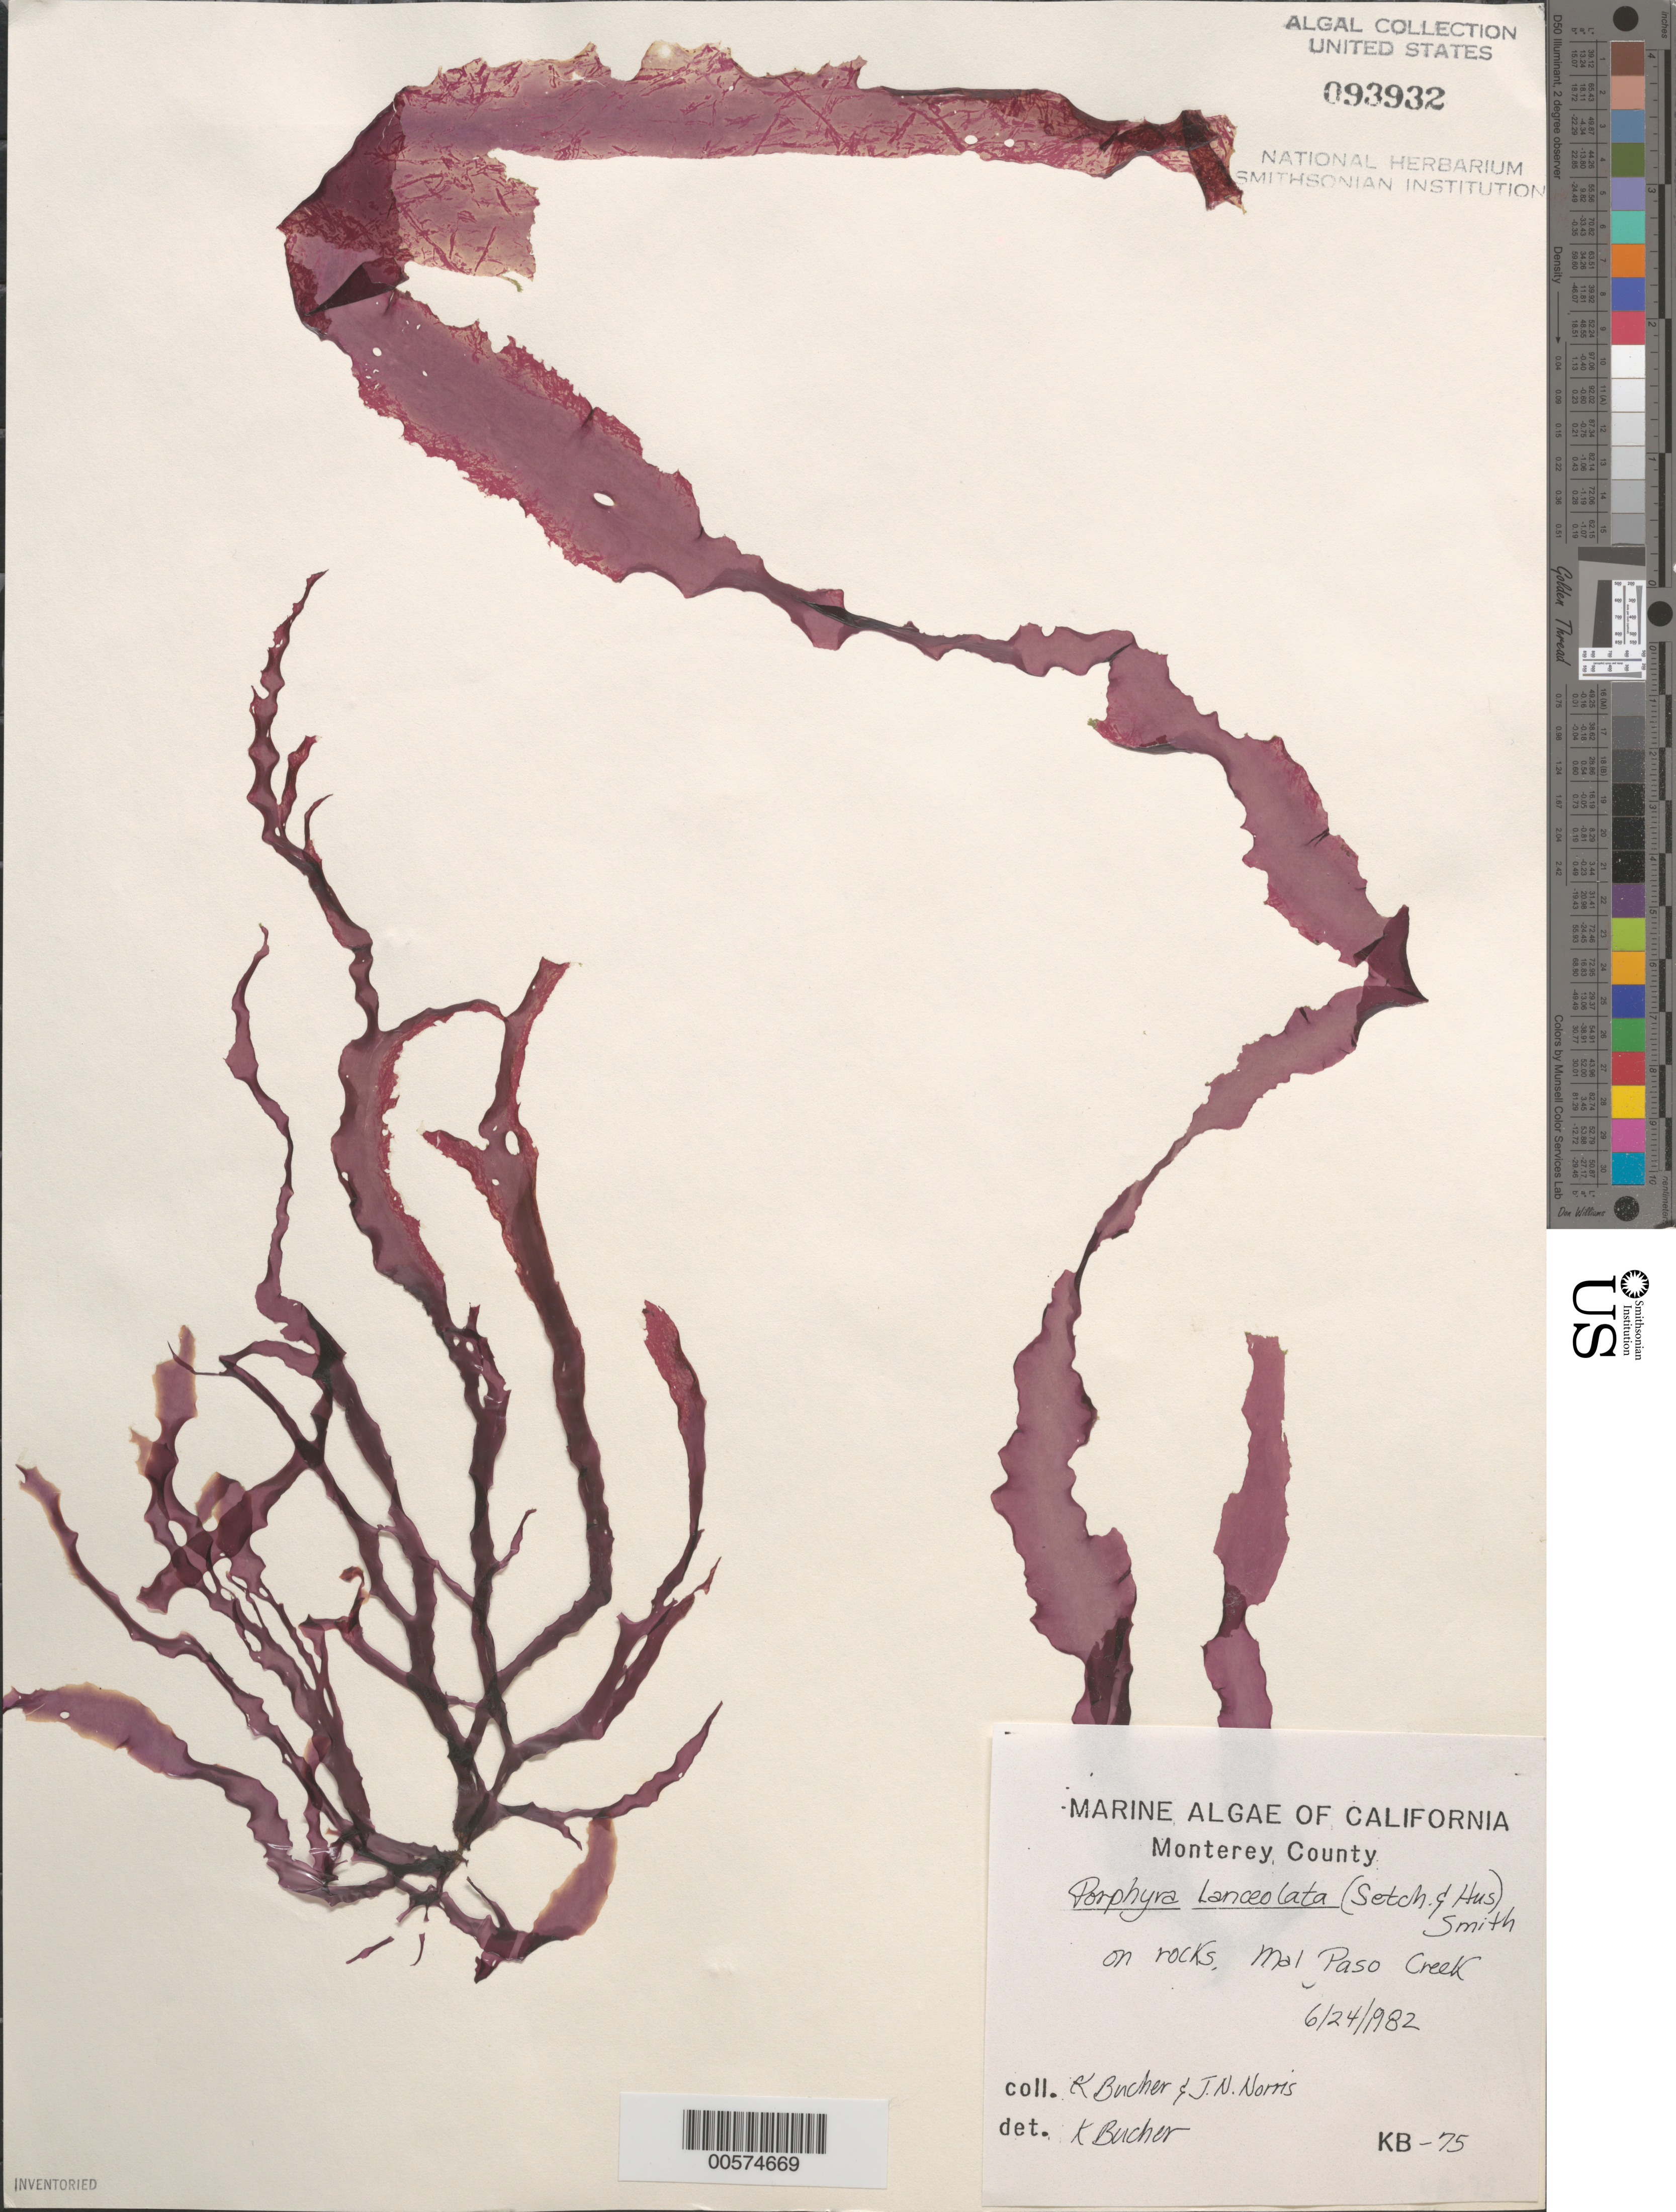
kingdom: Plantae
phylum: Rhodophyta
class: Bangiophyceae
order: Bangiales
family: Bangiaceae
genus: Pyropia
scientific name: Pyropia lanceolata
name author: (Setchell & Hus) S.C. Lindstrom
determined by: Algae name updating Project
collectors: K. E. Bucher & J. N. Norris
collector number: KB-75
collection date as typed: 24 Jun 1982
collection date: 1982-06-24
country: United States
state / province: California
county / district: Monterey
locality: Malpaso Creek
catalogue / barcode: US 93932